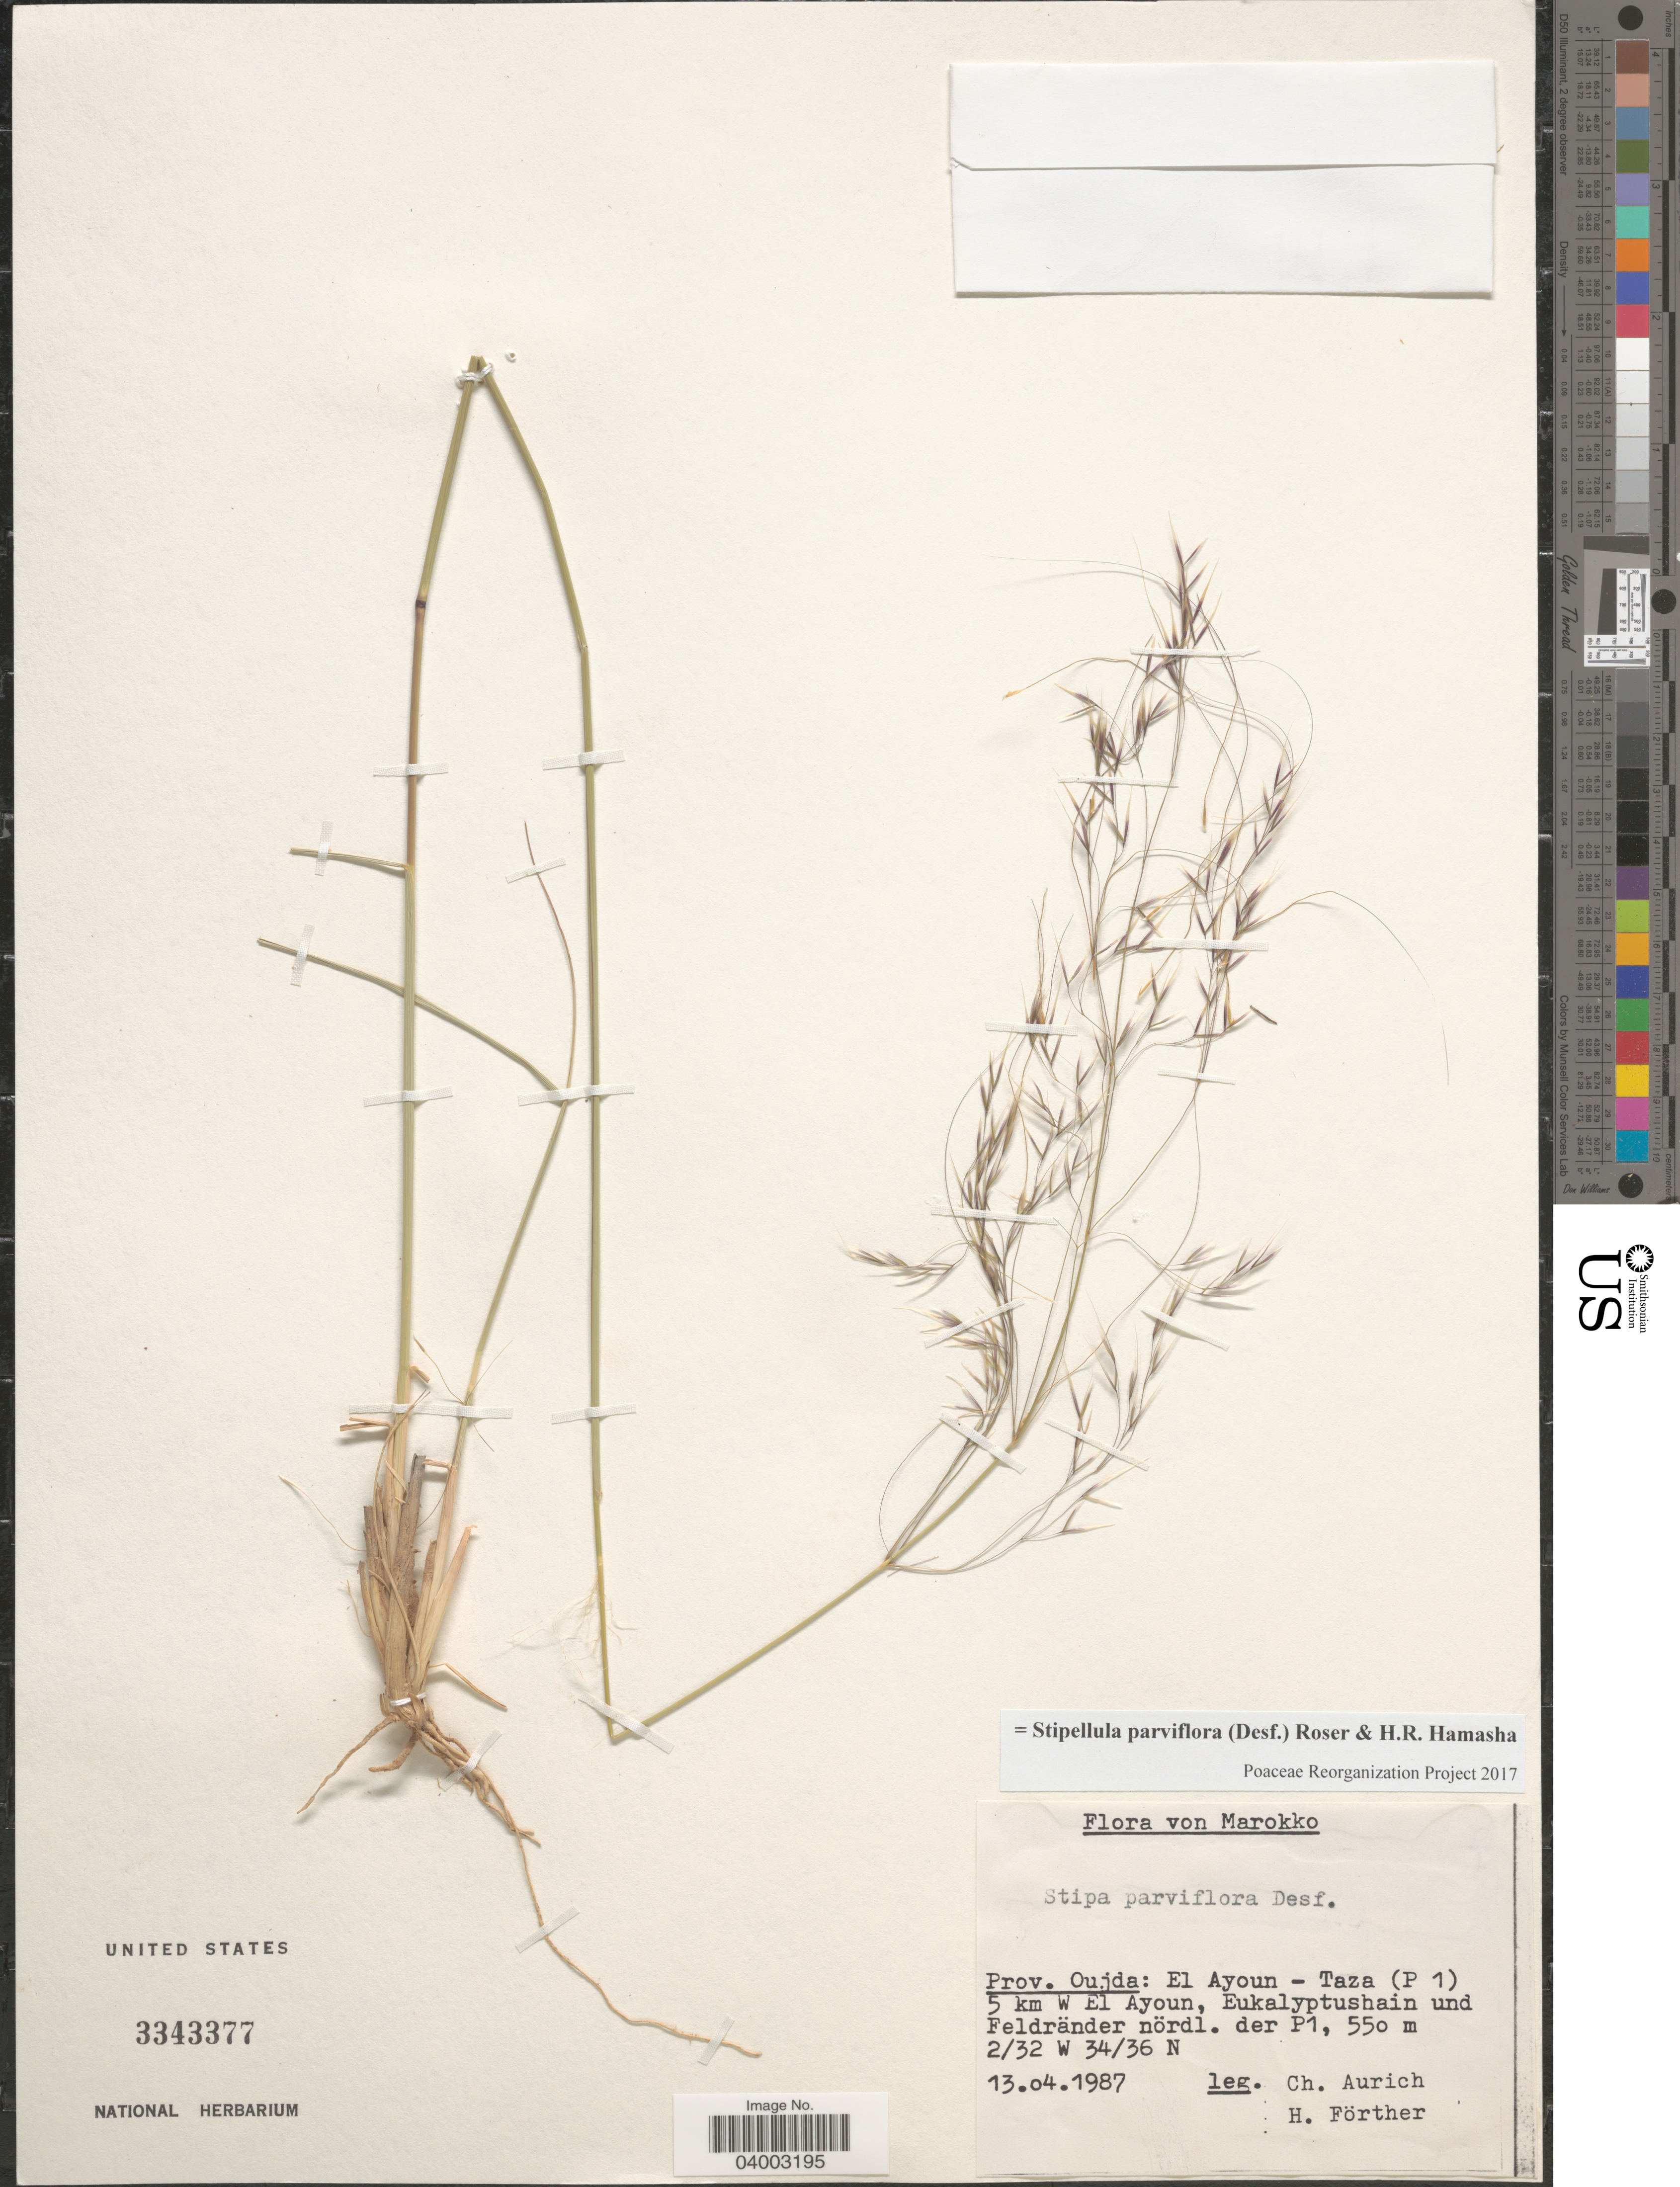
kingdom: Plantae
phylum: Tracheophyta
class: Liliopsida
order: Poales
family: Poaceae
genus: Stipellula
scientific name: Stipellula parviflora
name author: (Desf.) Röser & H. R. Hamasha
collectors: C. Aurich & H. Förther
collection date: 1987-04-13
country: Morocco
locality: Prov. Oujda: El Ayoun - Taza (P 1) 5 km W El Ayoun, Eukalyptushain und Feldränder nördl. der P1.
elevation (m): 550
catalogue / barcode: US 3343377